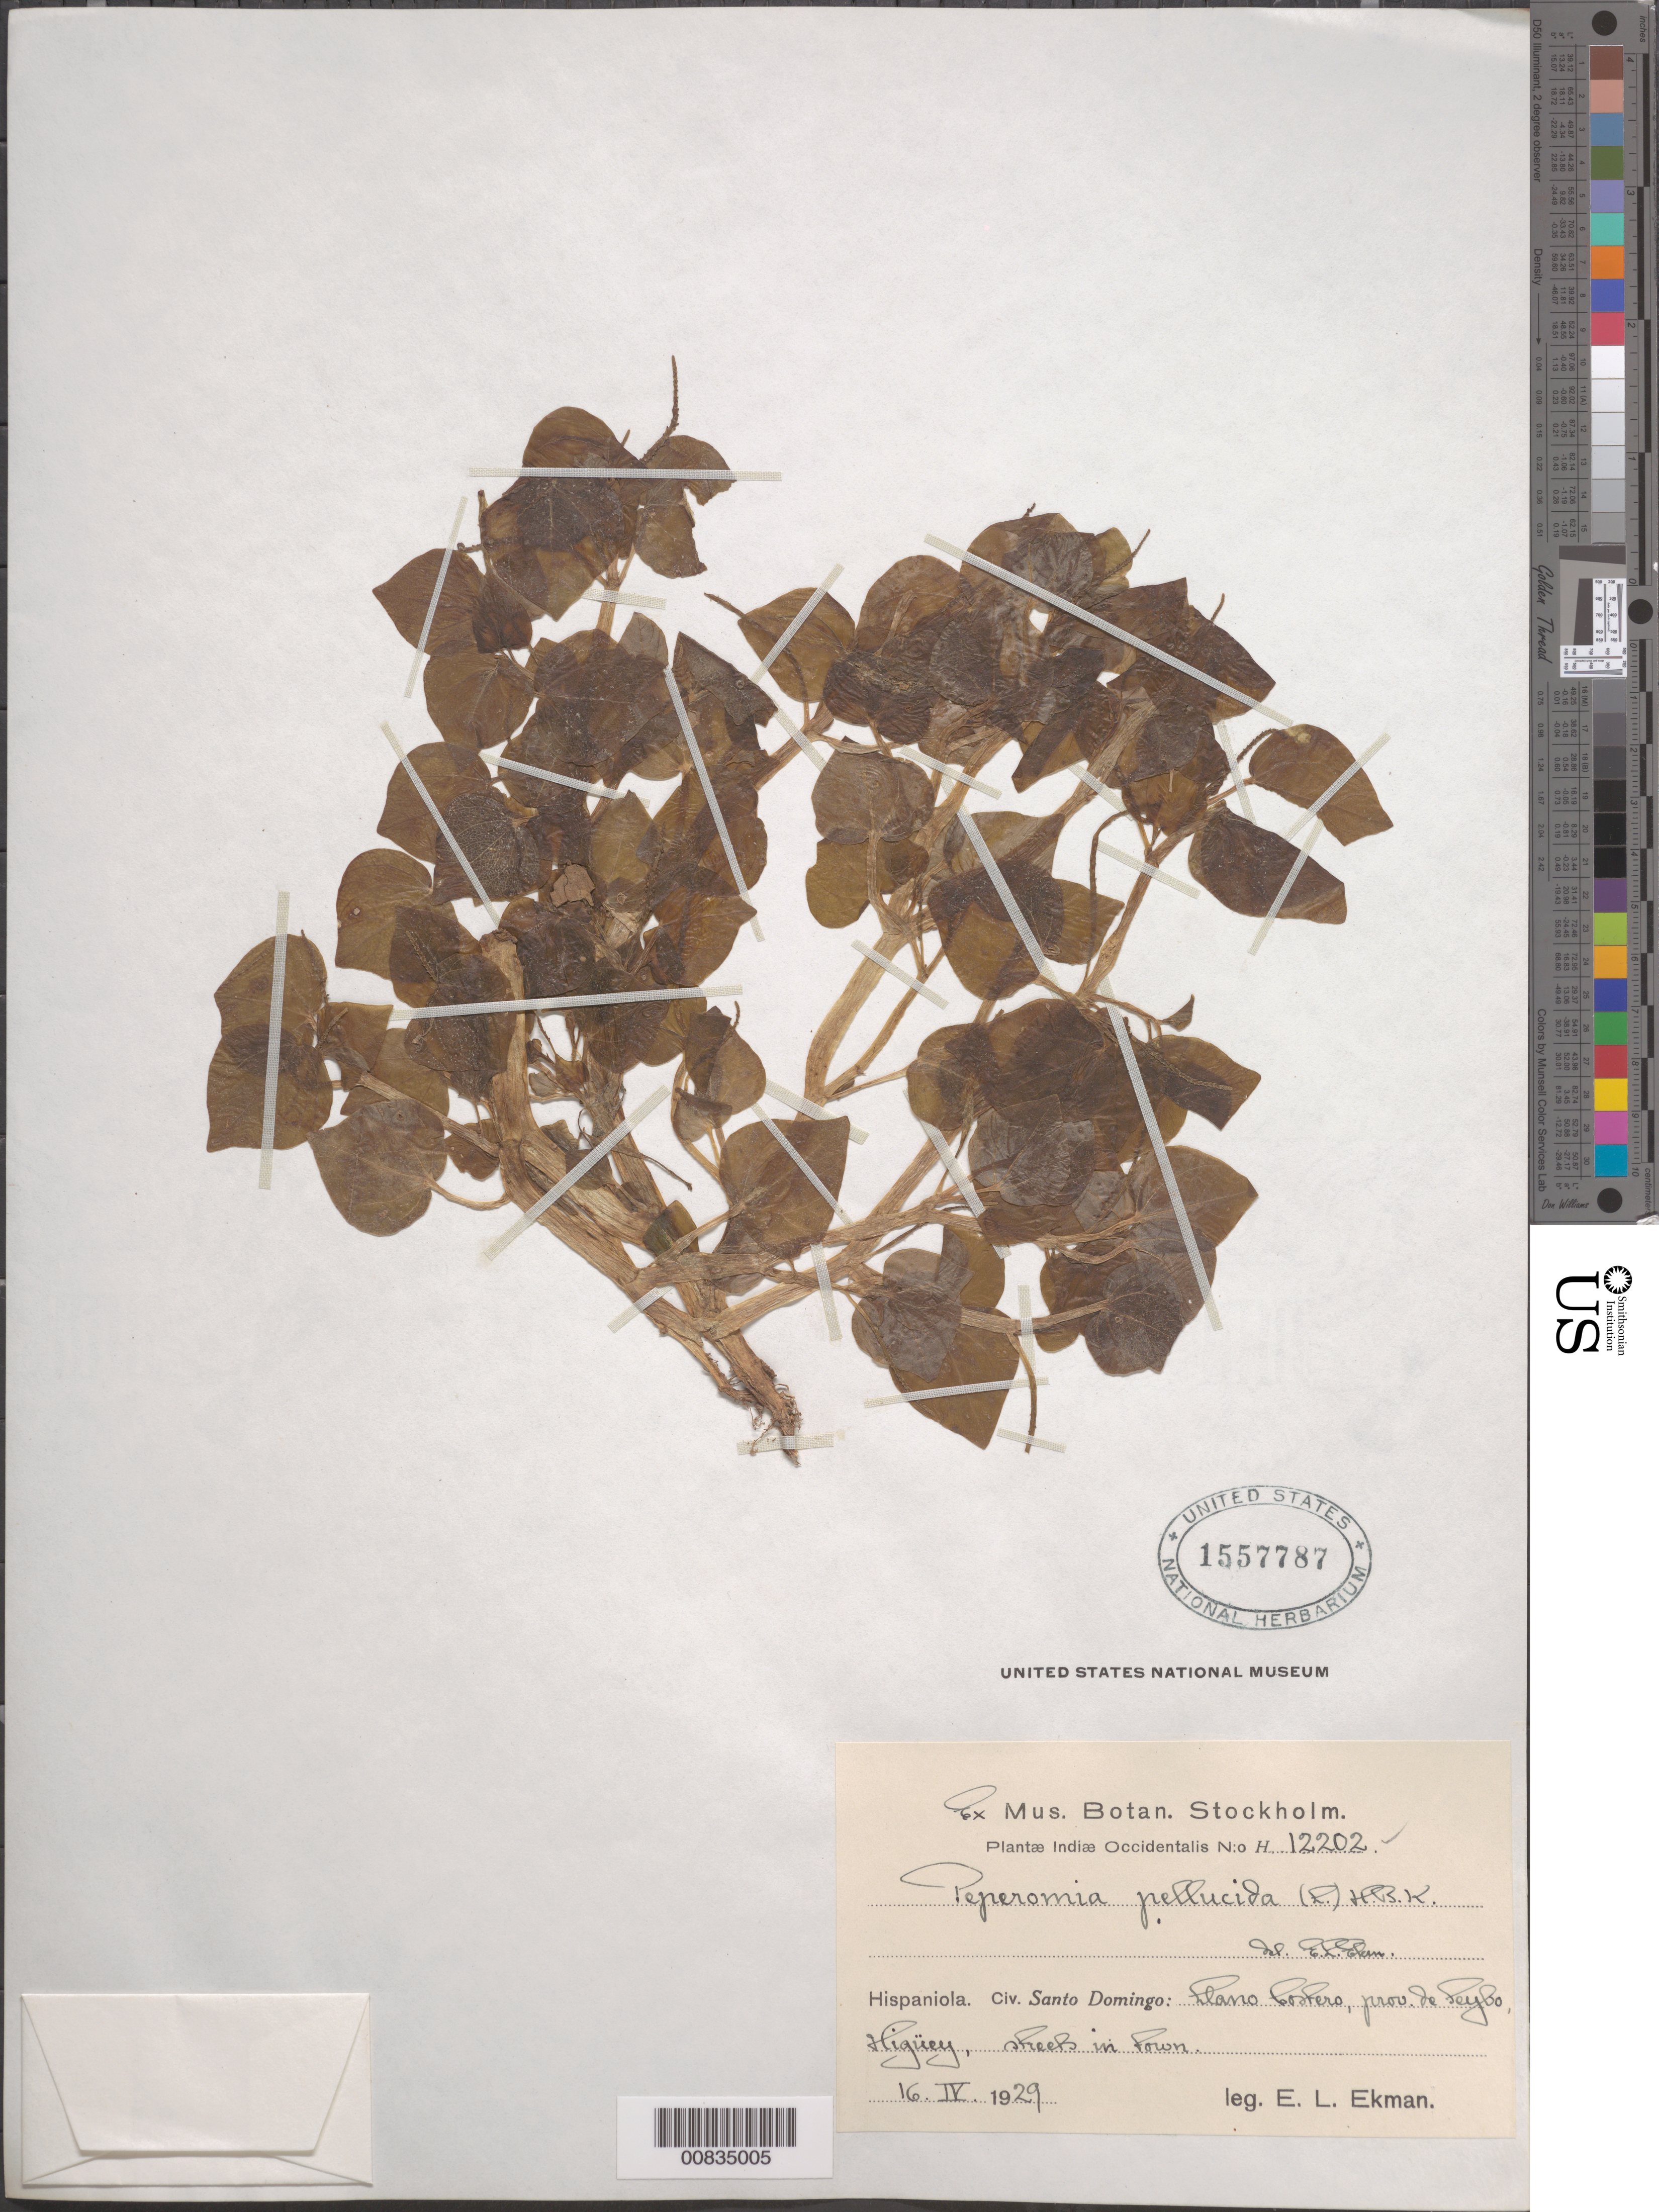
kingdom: Plantae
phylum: Tracheophyta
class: Magnoliopsida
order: Piperales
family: Piperaceae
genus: Peperomia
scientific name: Peperomia pellucida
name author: (L.) Kunth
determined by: Ekman, E. L.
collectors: E. L. Ekman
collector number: H 12202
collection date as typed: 16 Apr 1929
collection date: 1929-04-16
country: Dominican Republic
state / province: El Seibo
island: Hispaniola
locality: Llano Costero, Higüey, streets in town.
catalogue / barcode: US 1557787